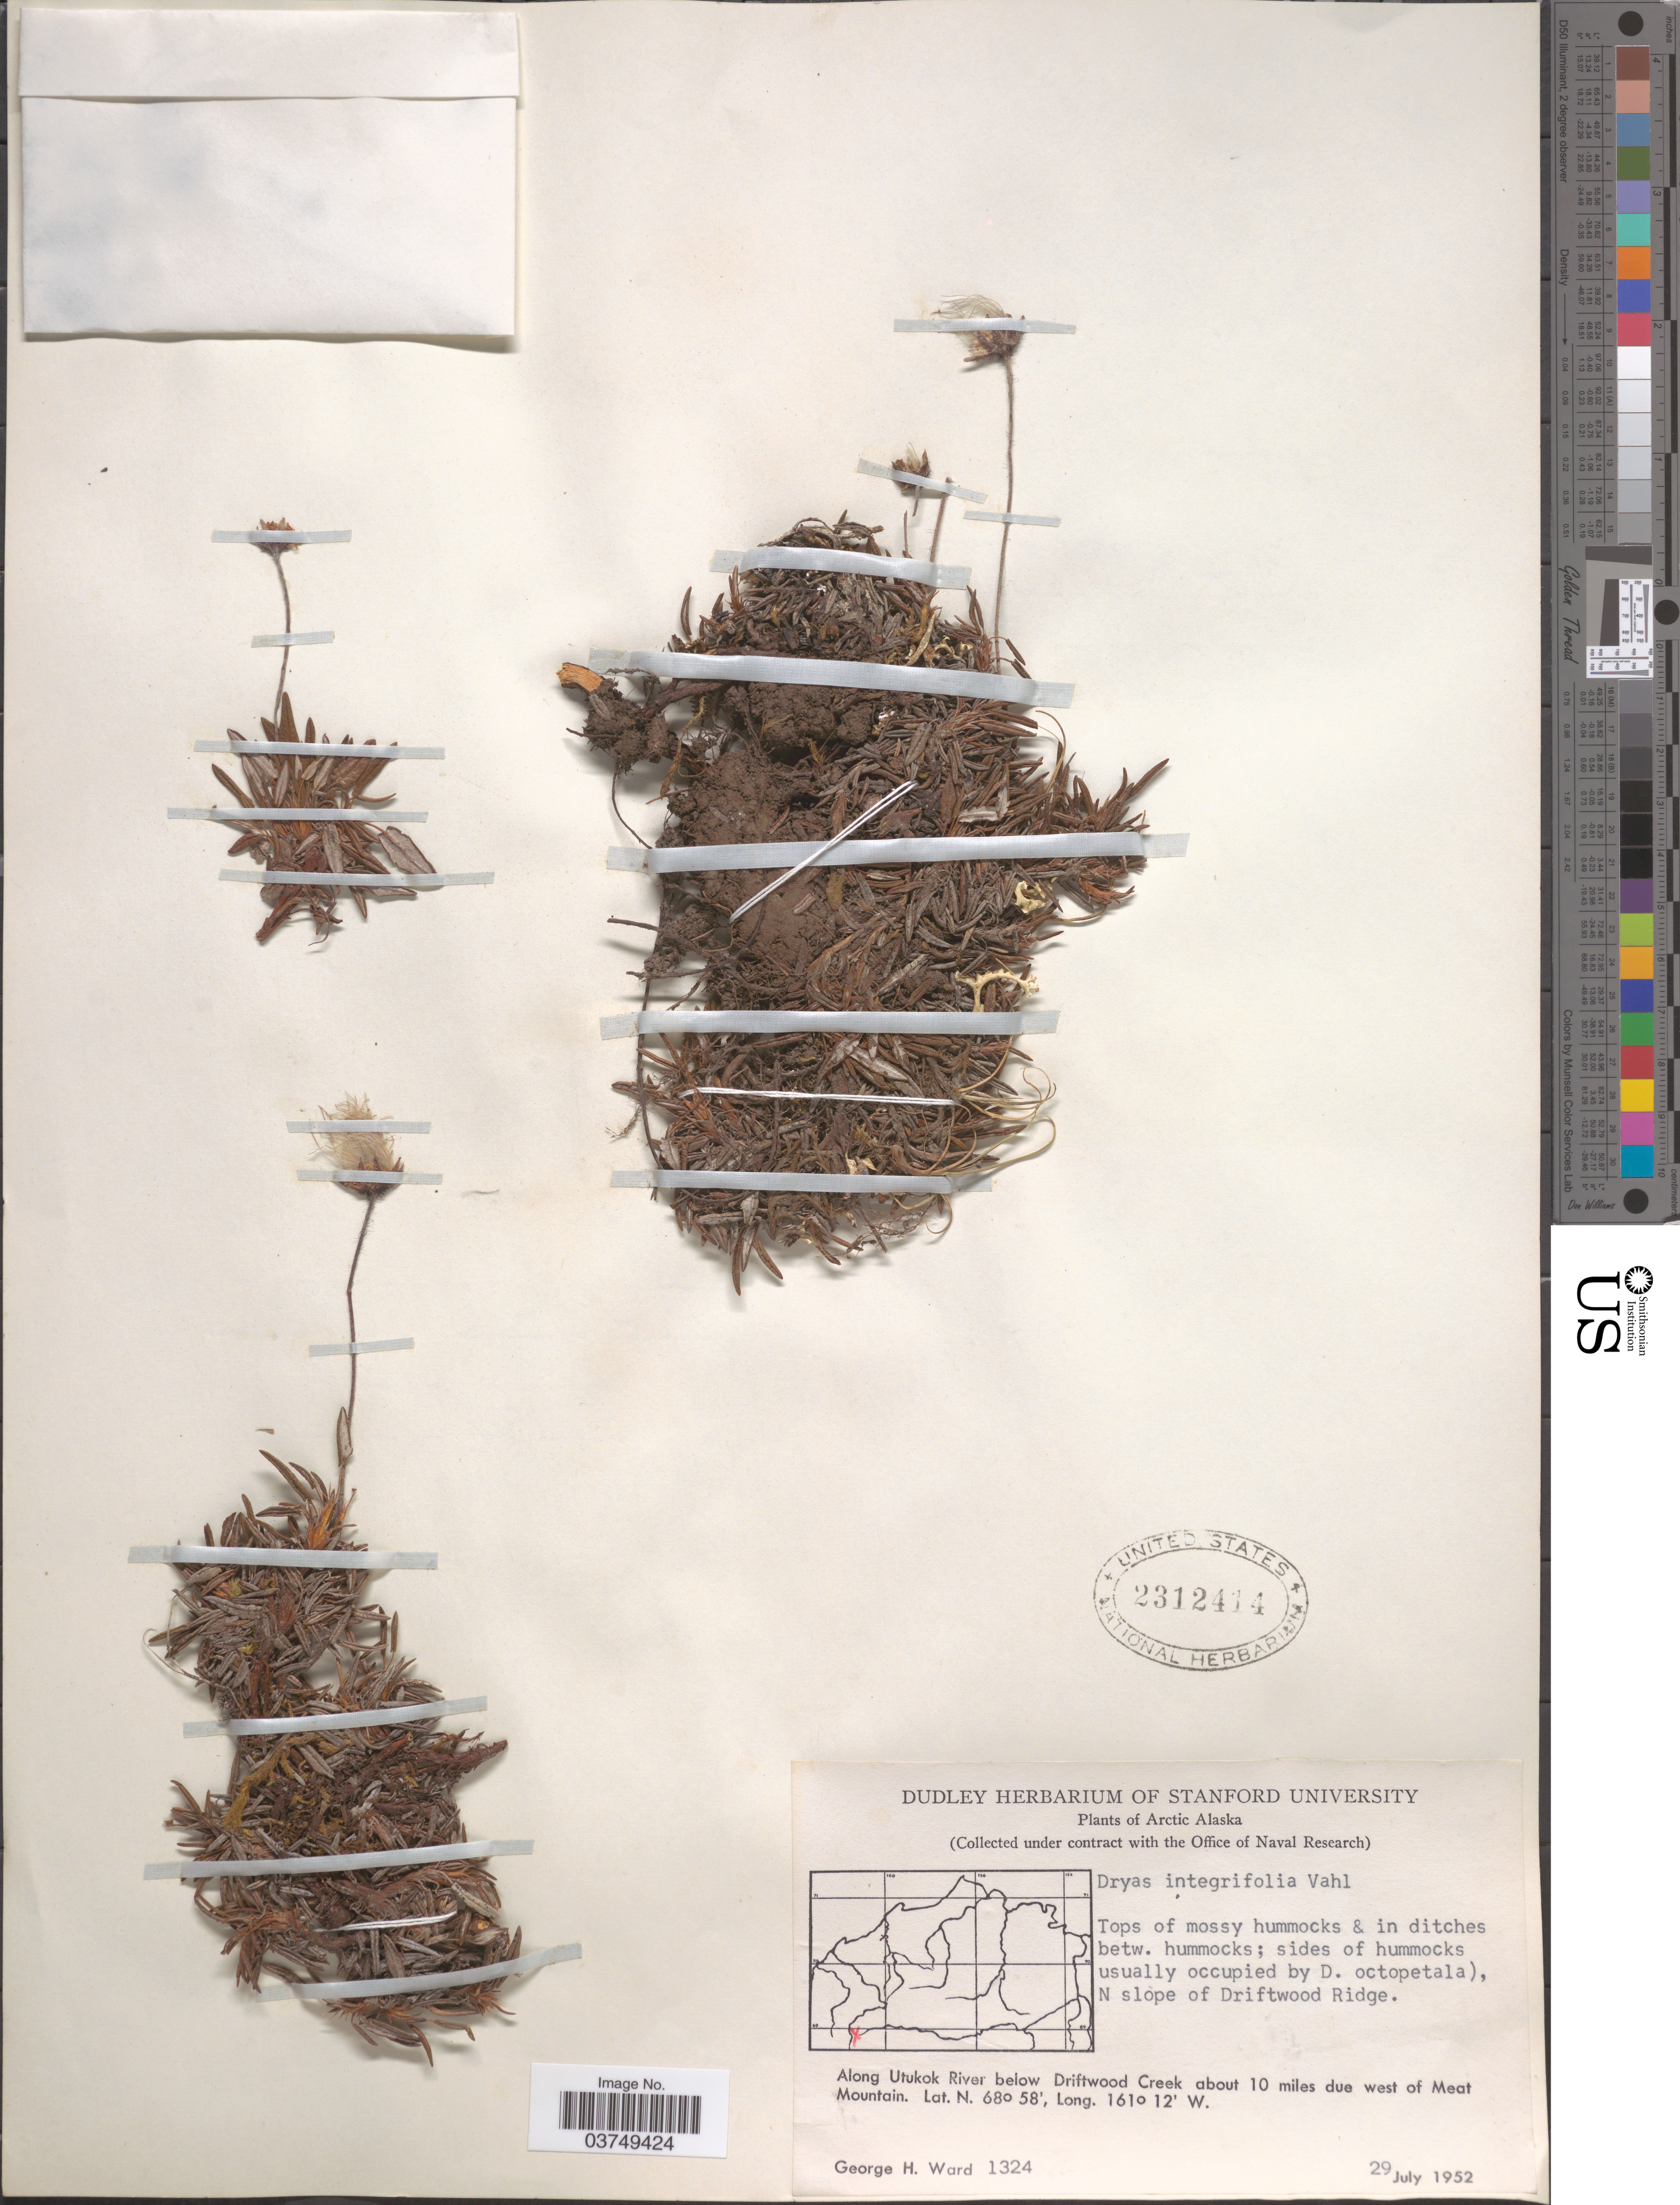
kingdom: Plantae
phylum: Tracheophyta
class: Magnoliopsida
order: Rosales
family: Rosaceae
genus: Dryas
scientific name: Dryas integrifolia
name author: Vahl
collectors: G. H. Ward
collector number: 1324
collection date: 1952-07-29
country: United States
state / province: Alaska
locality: Arctic Alaska. N slope of Driftwood Ridge. Along Utukok River below Driftwood Creek about 10 miles due west of Meat Mountain.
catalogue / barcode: US 2312414